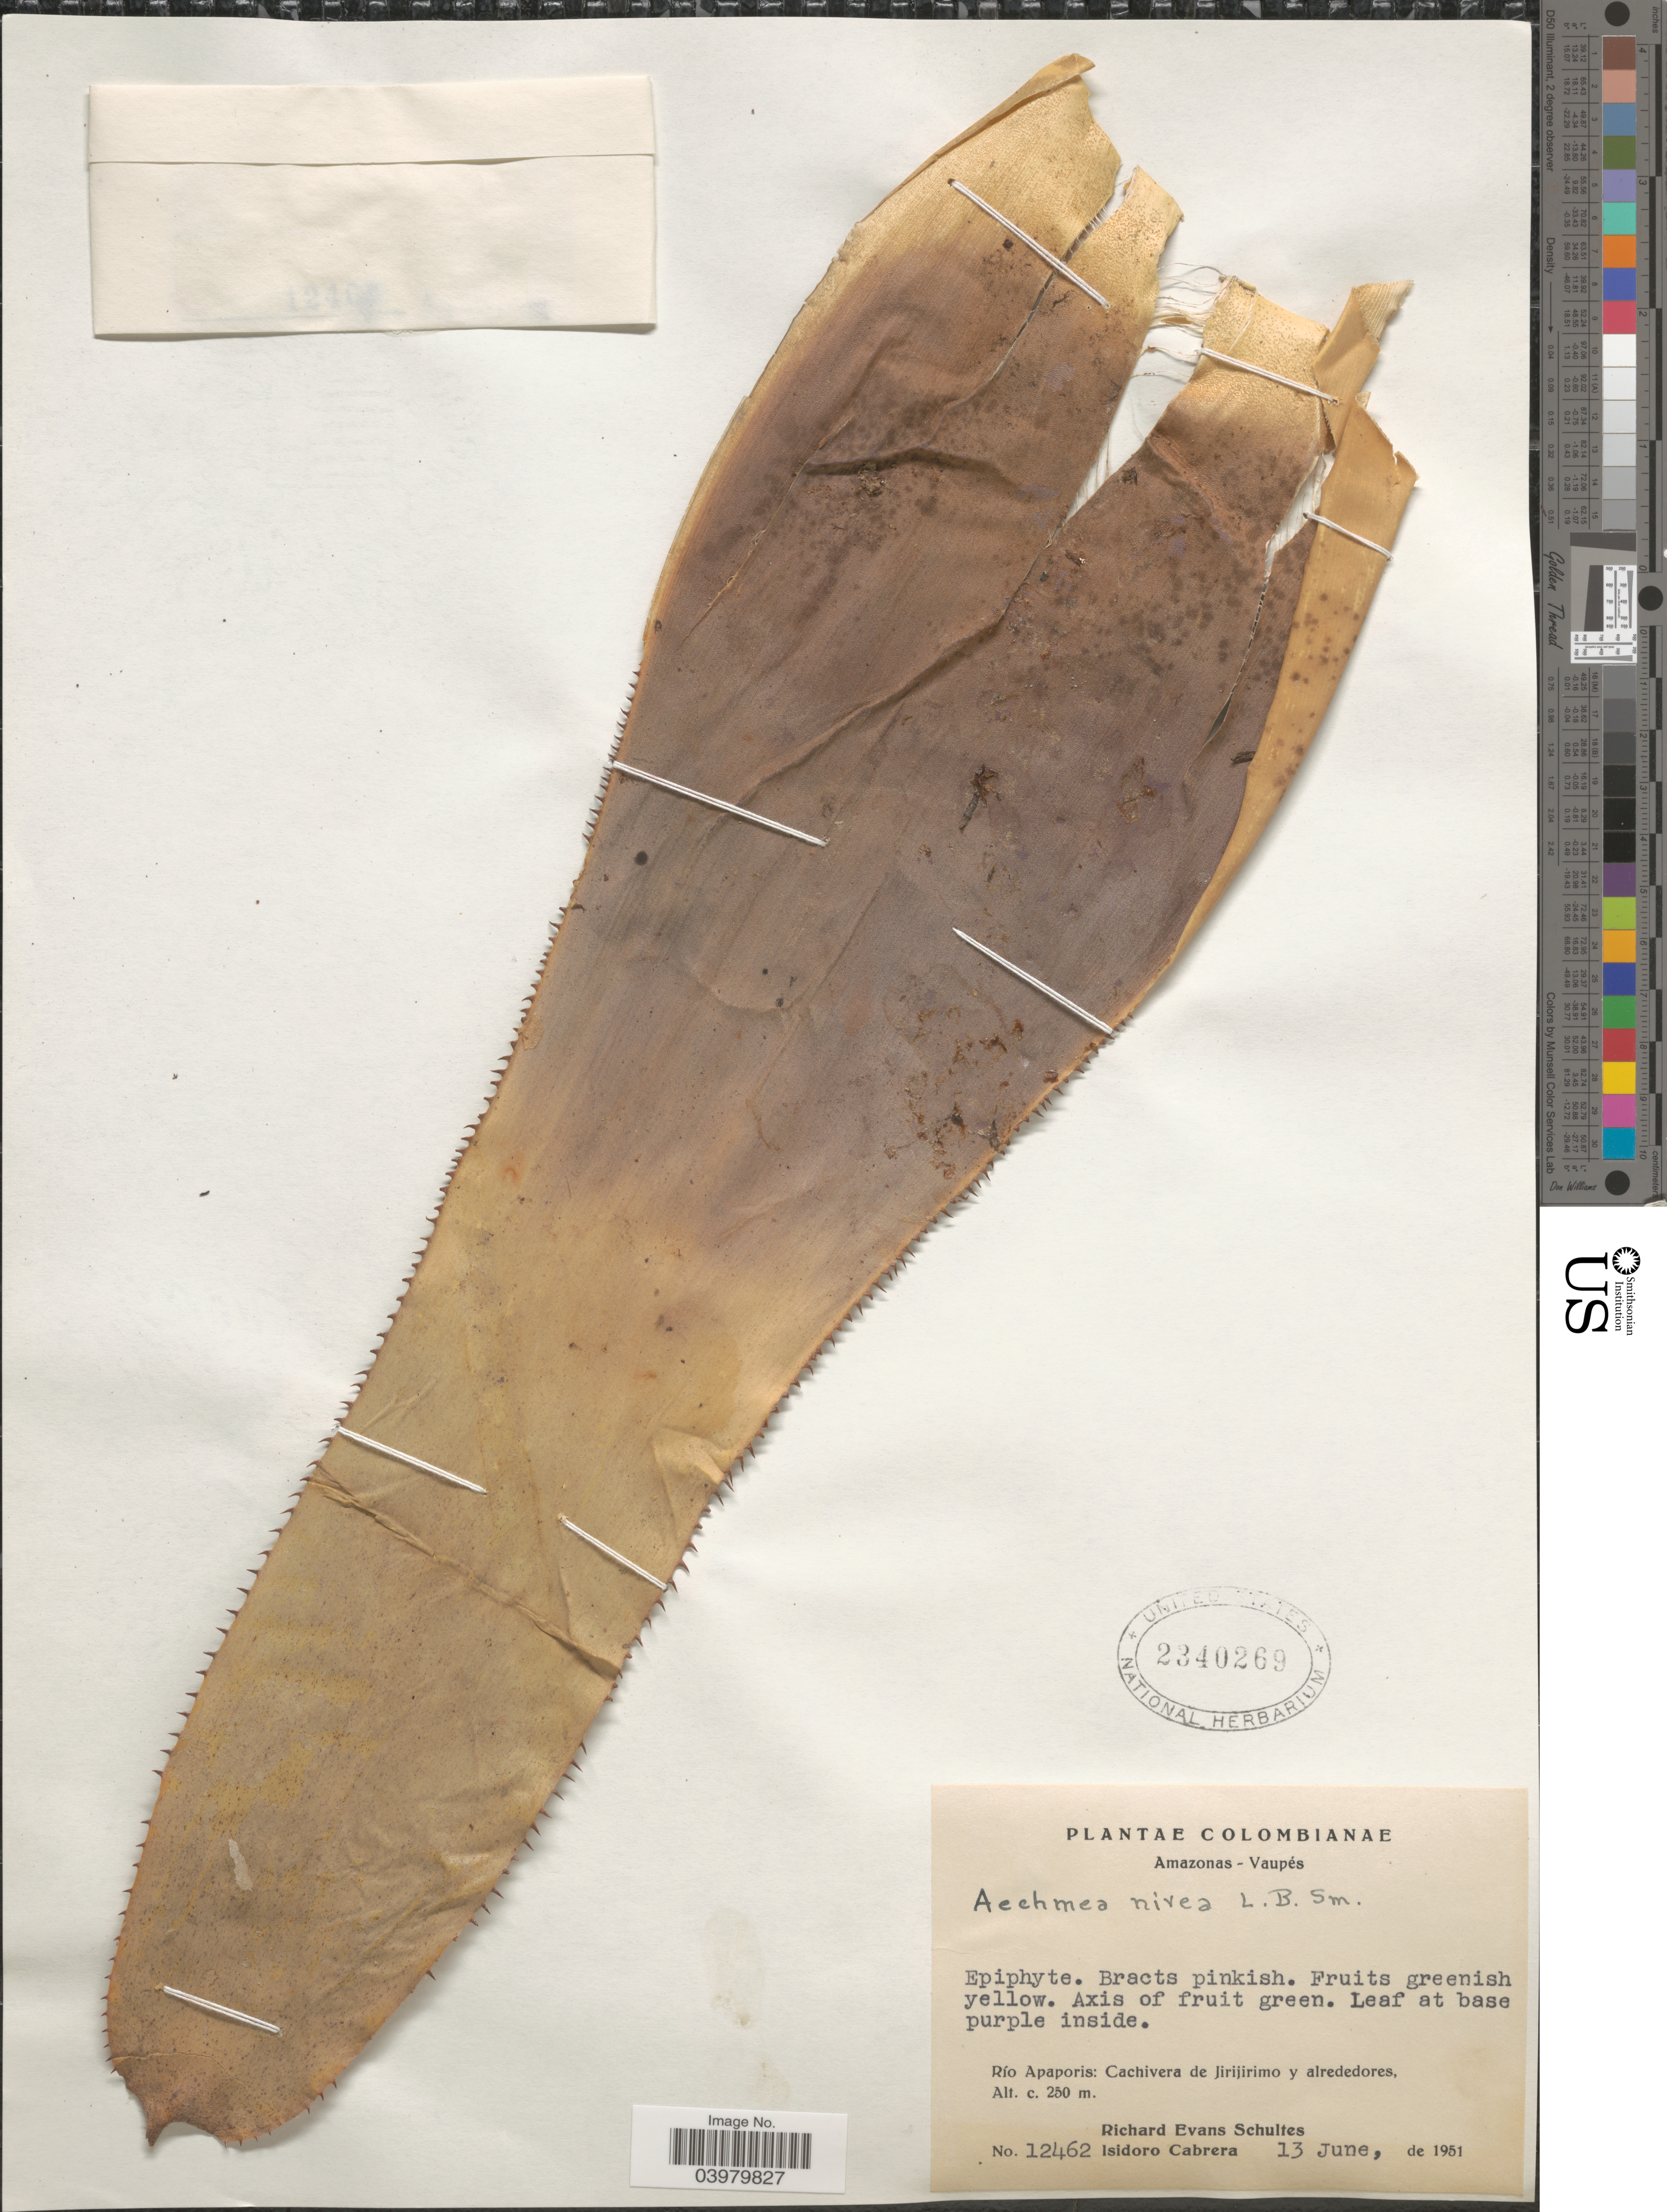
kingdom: Plantae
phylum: Tracheophyta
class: Liliopsida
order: Poales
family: Bromeliaceae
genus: Aechmea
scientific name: Aechmea nivea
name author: L.B. Sm.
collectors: R. E. Schultes & I. Cabrera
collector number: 12462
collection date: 1951-06-13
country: Colombia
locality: Amazonas-Vaupés. Río Apaporis: Cachivera de Jirijirimo y alrededores.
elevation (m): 250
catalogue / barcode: US 2340269